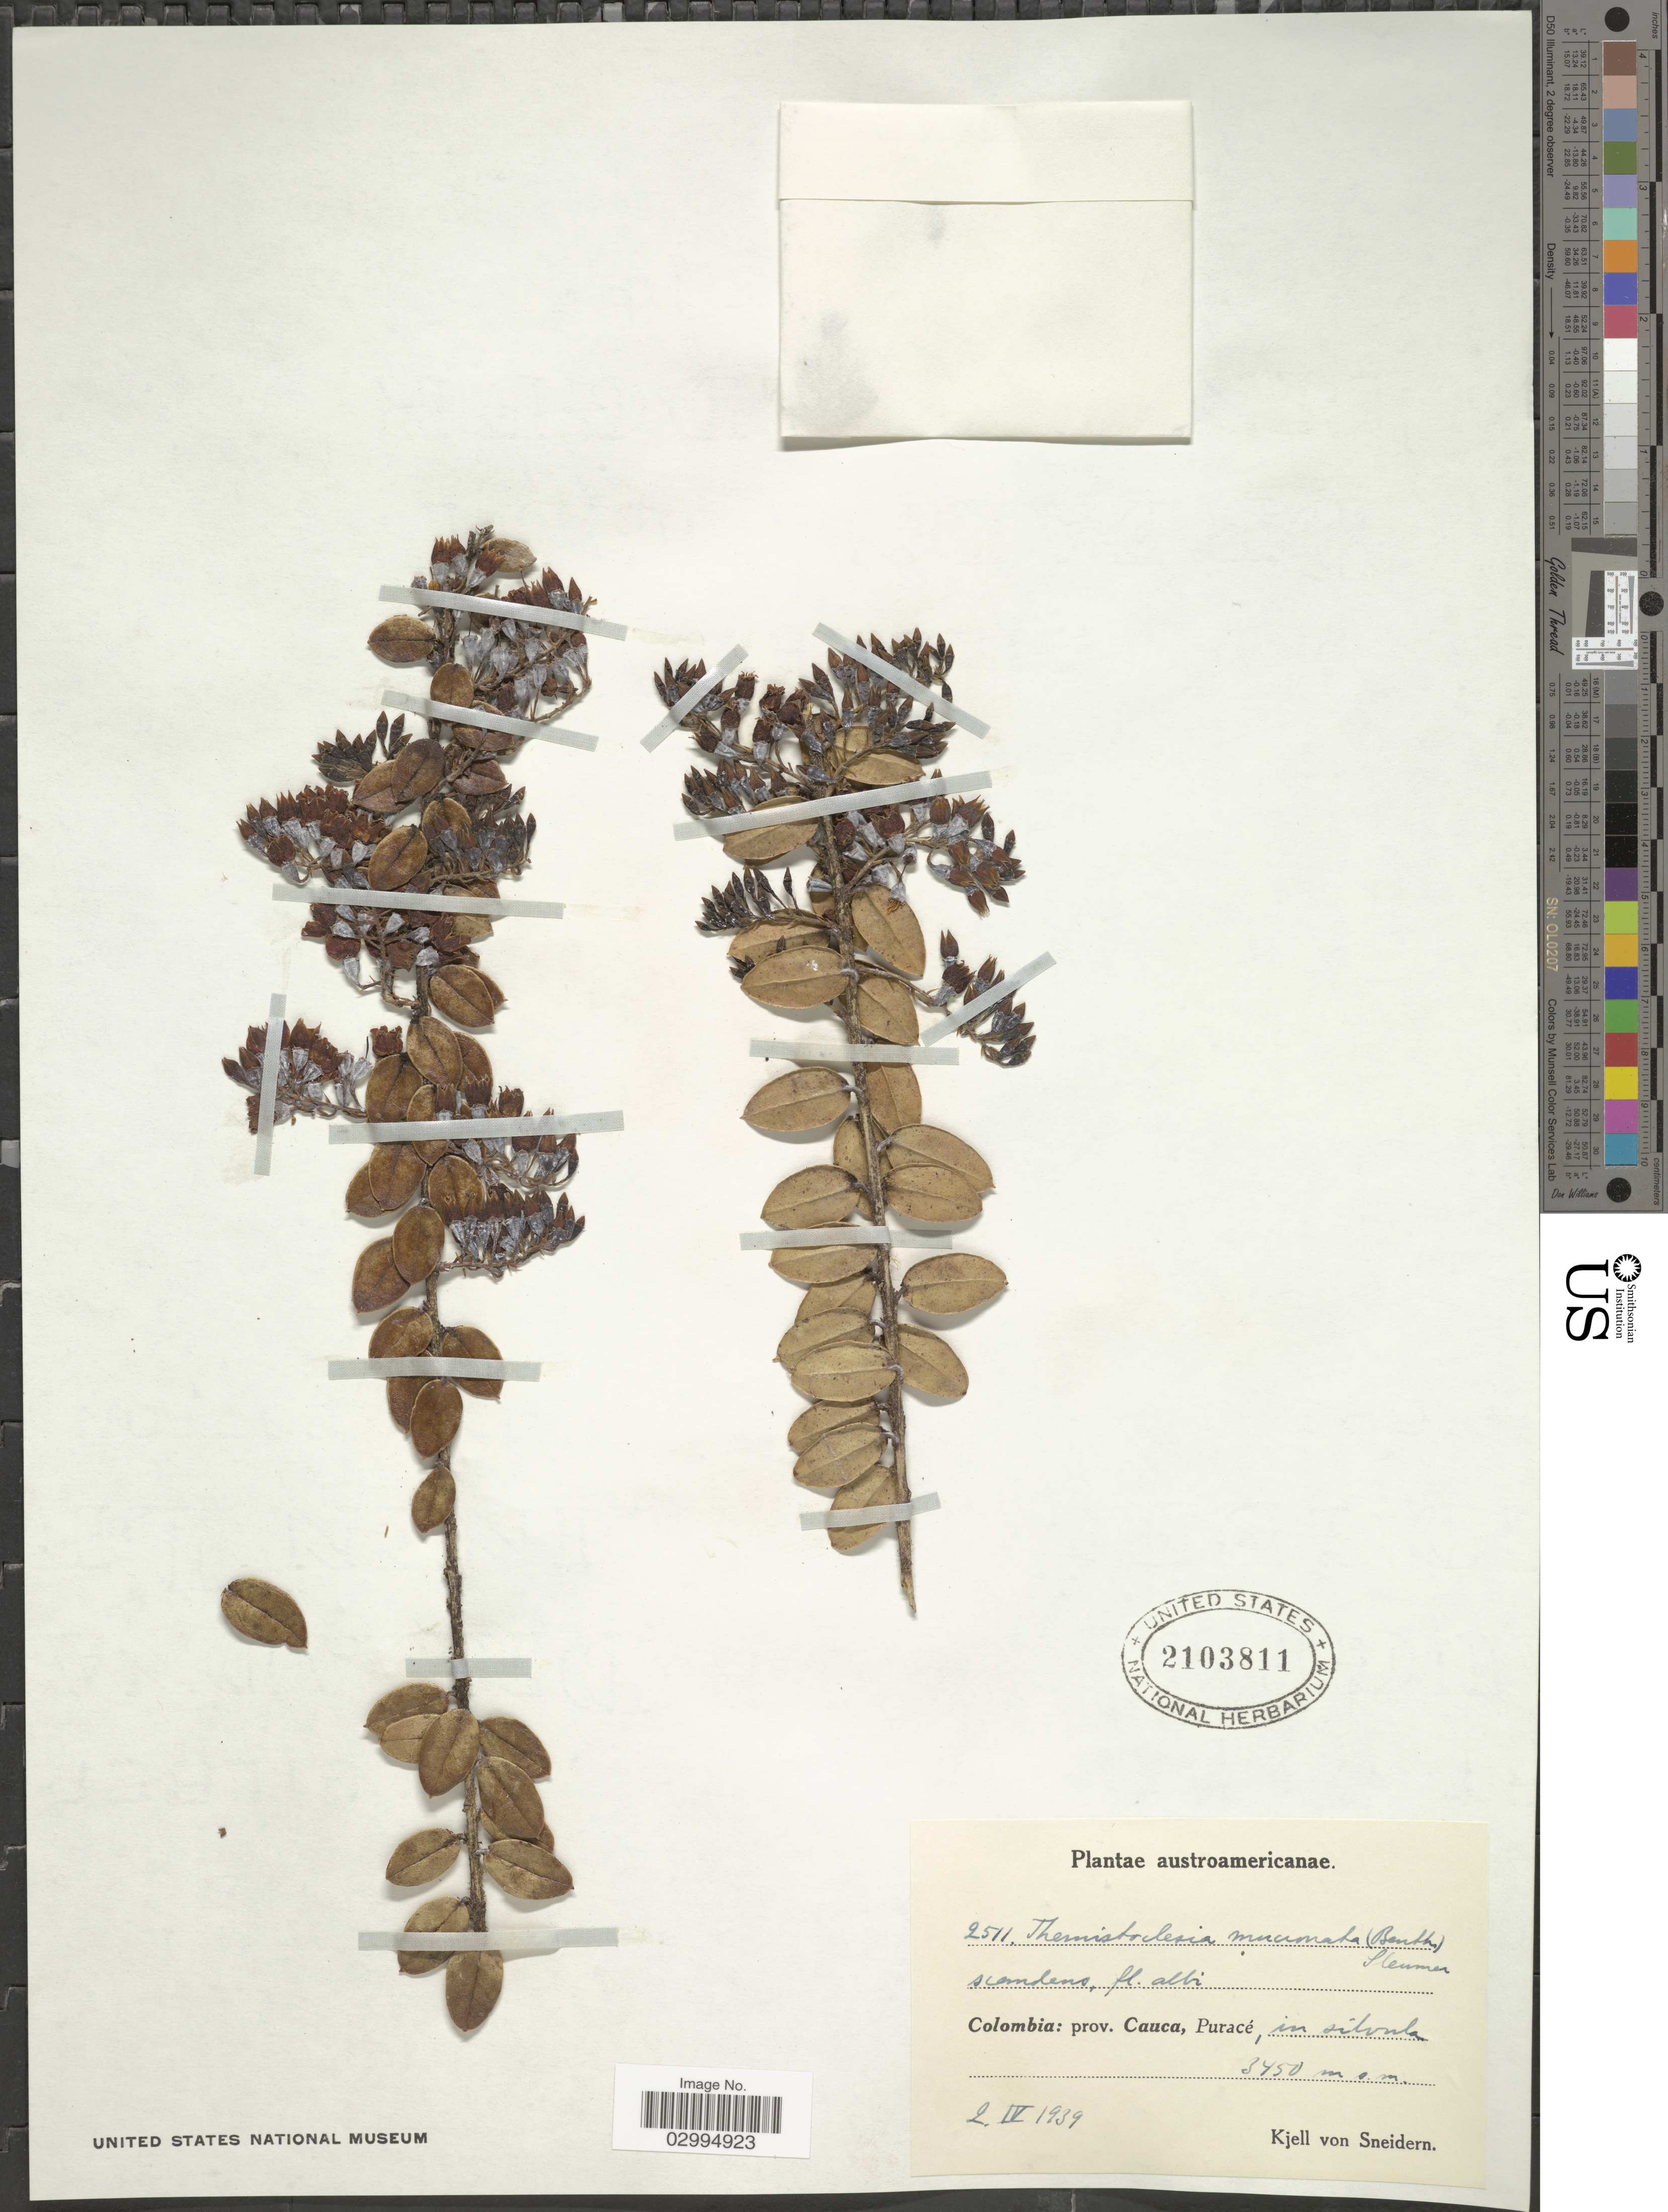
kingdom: Plantae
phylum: Tracheophyta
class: Magnoliopsida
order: Ericales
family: Ericaceae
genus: Themistoclesia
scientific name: Themistoclesia mucronata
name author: Sleumer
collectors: K. von Sneidern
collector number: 2511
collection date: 1939-04-02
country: Colombia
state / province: Cauca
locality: Puracé, in silvula.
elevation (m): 3450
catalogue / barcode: US 2103811